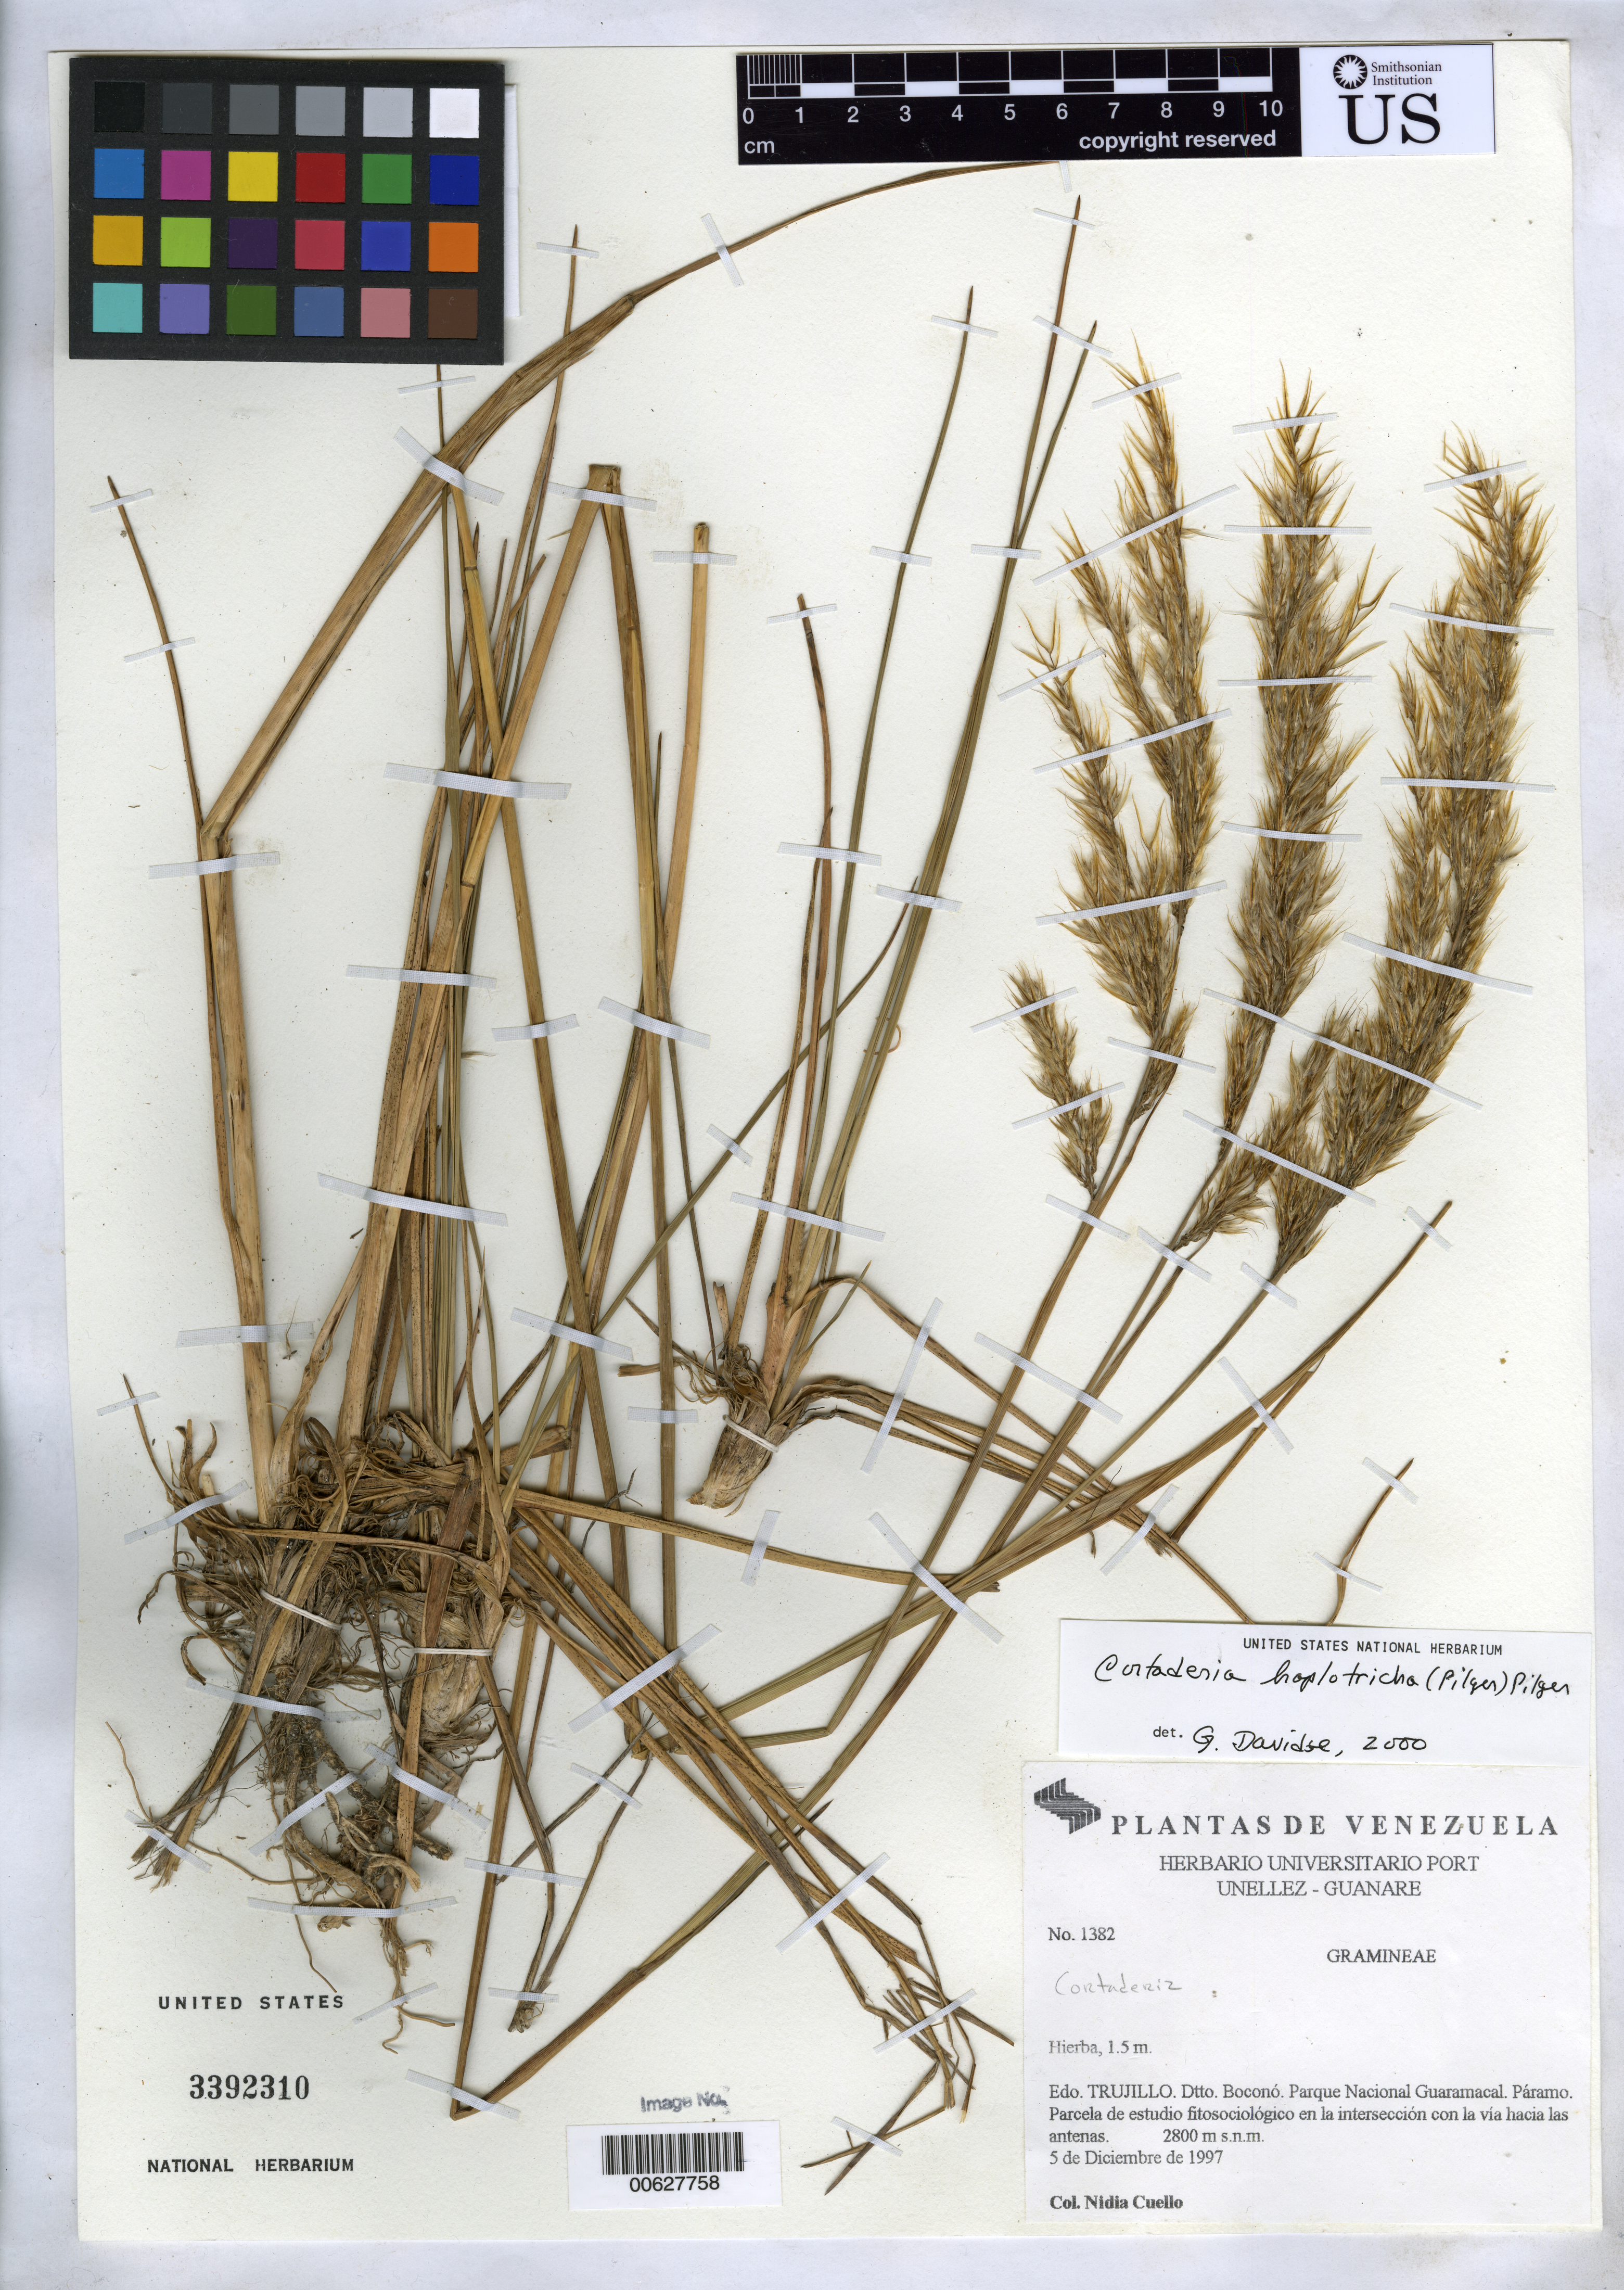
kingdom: Plantae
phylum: Tracheophyta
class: Liliopsida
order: Poales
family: Poaceae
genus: Cortaderia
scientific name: Cortaderia hapalotricha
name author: (Pilg.) Conert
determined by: Stergios, B. G.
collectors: N. L. Cuello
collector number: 1382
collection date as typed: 05 Dec 1997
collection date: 1997-12-05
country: Venezuela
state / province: Trujillo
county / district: Boconó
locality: Parque Nacional Guaramacal. Parcela estudio fitosociológica en la intersección con la via hacia las antenas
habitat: Páramo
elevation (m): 2800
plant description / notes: MO, PORT, US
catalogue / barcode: US 3392310